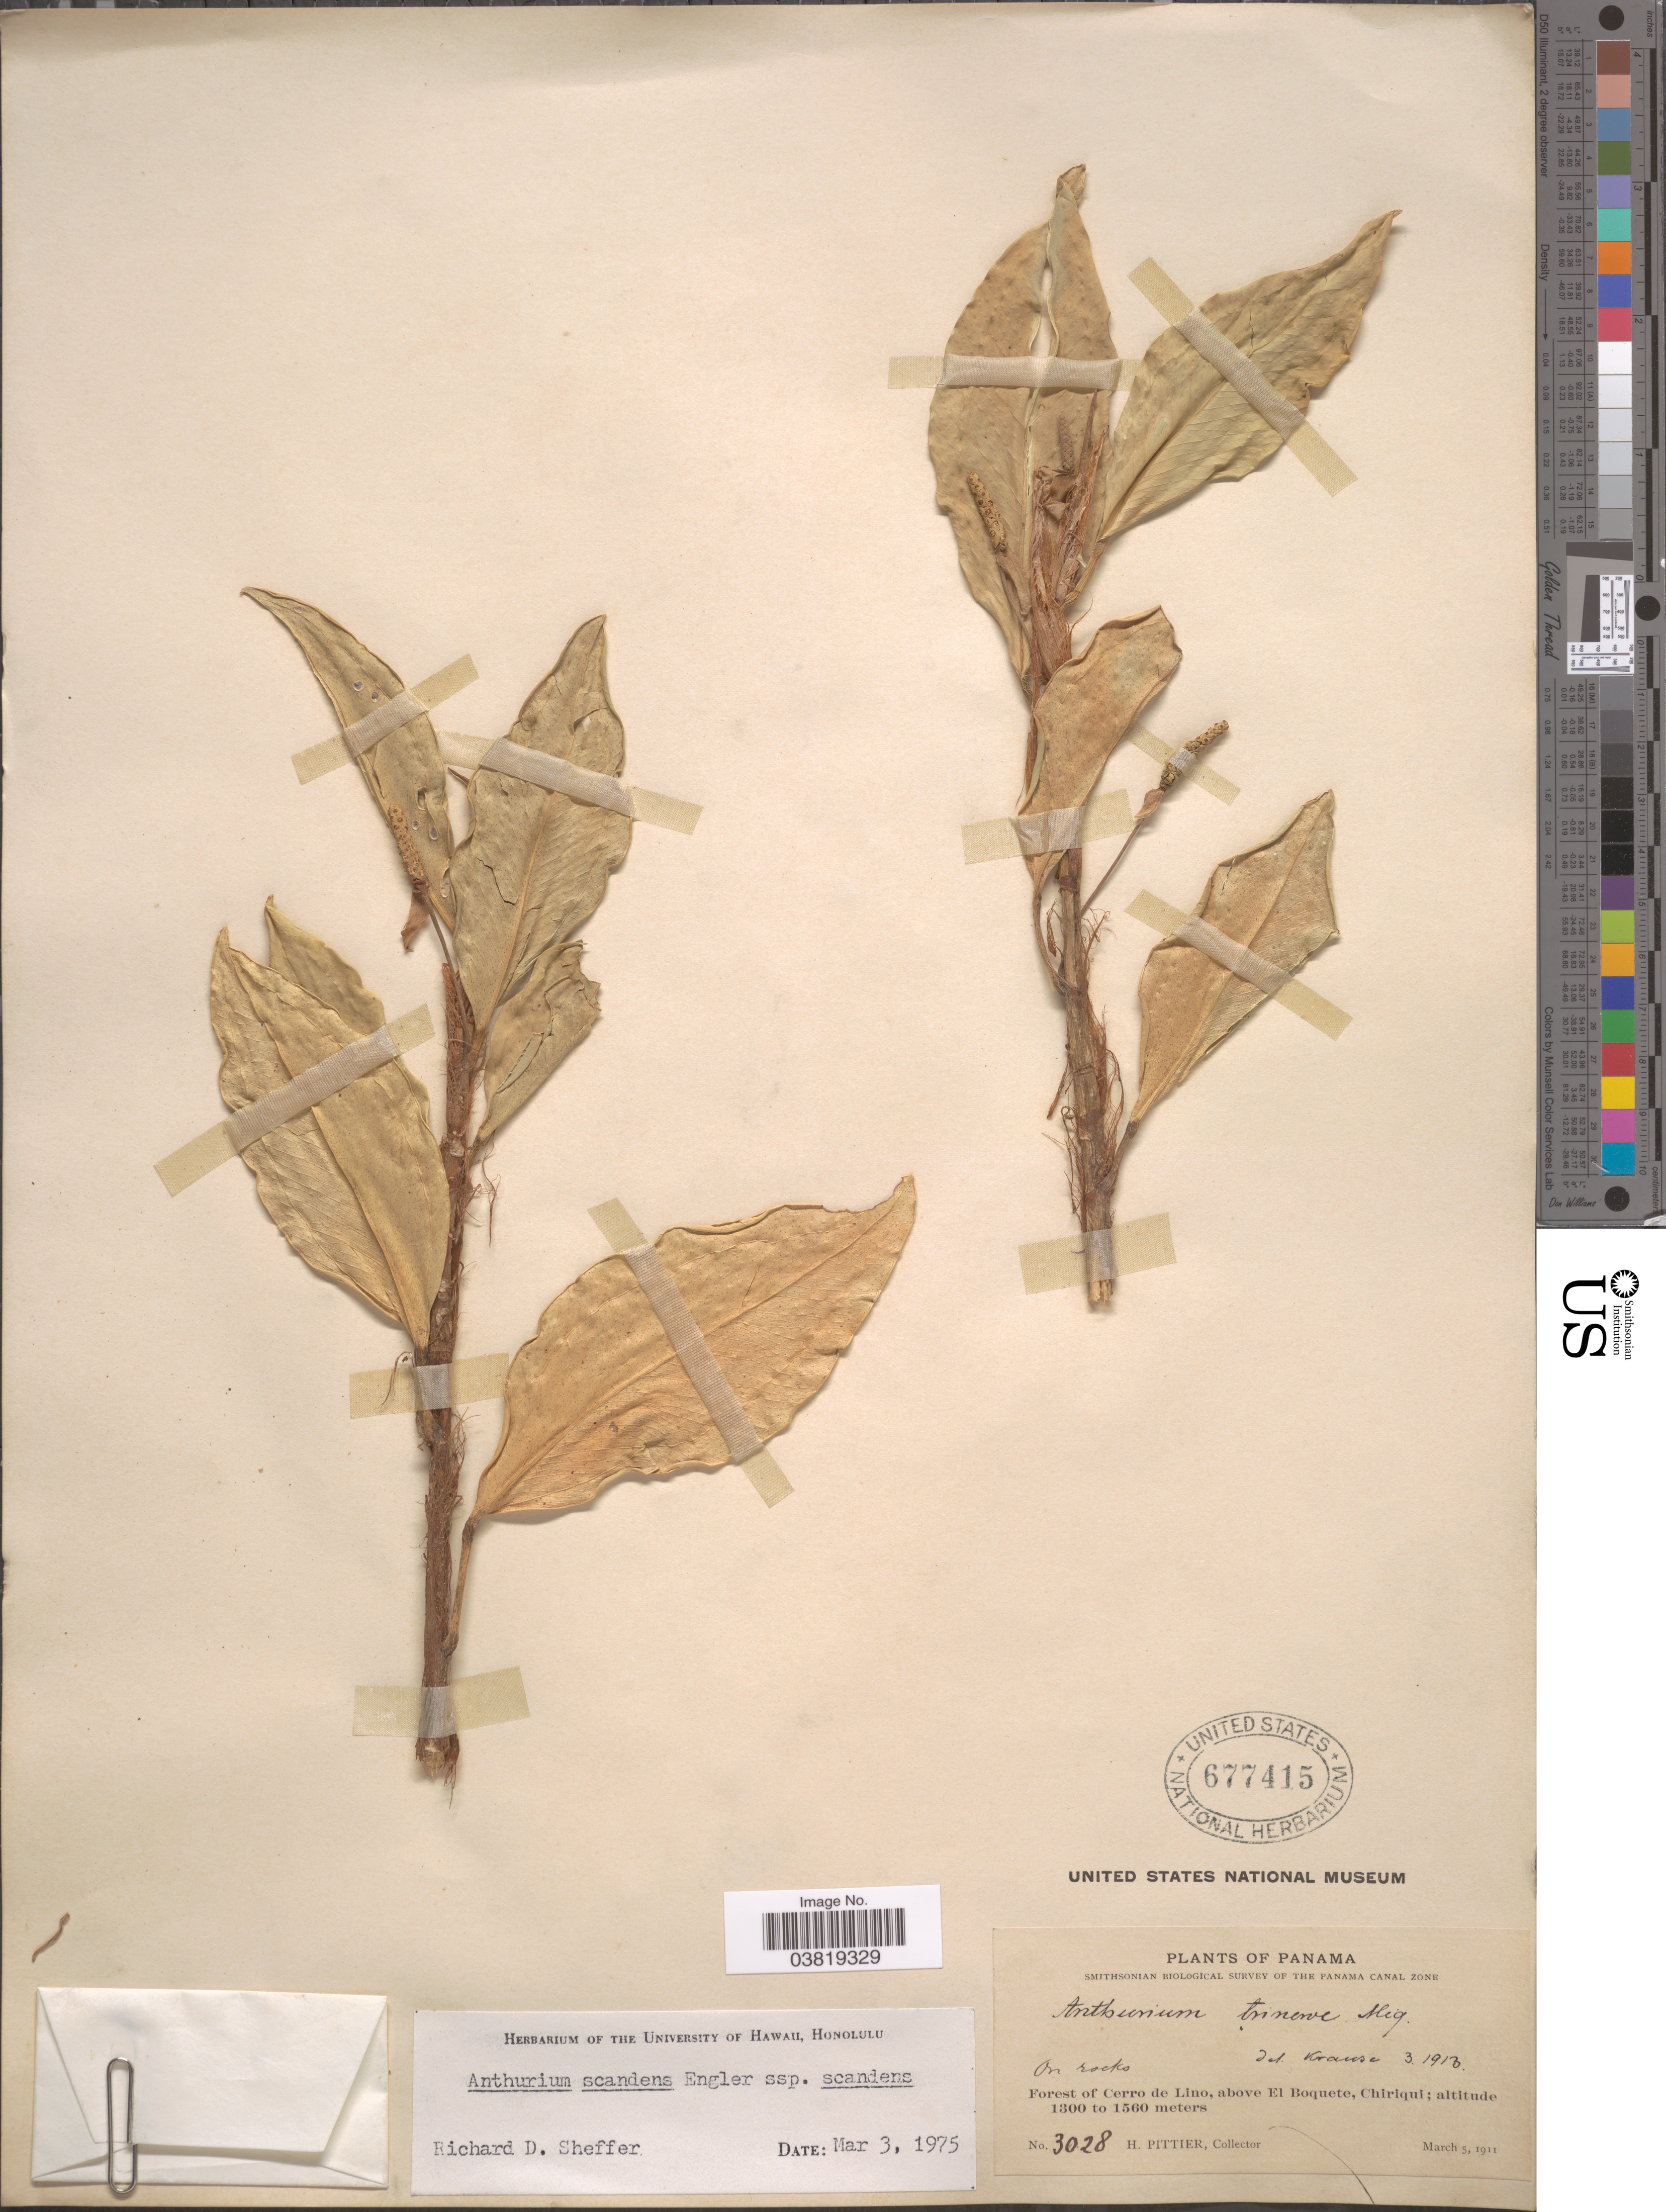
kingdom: Plantae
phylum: Tracheophyta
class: Liliopsida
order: Alismatales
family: Araceae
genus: Anthurium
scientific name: Anthurium scandens var. scandens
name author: (Aubl.) Engl.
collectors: H. F. Pittier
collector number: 3028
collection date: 1911-03-05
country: Panama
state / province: Chiriqui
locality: The Panama Canal Zone. Forest of Cerro de Lino, above El Boquete.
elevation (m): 1300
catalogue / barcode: US 677415